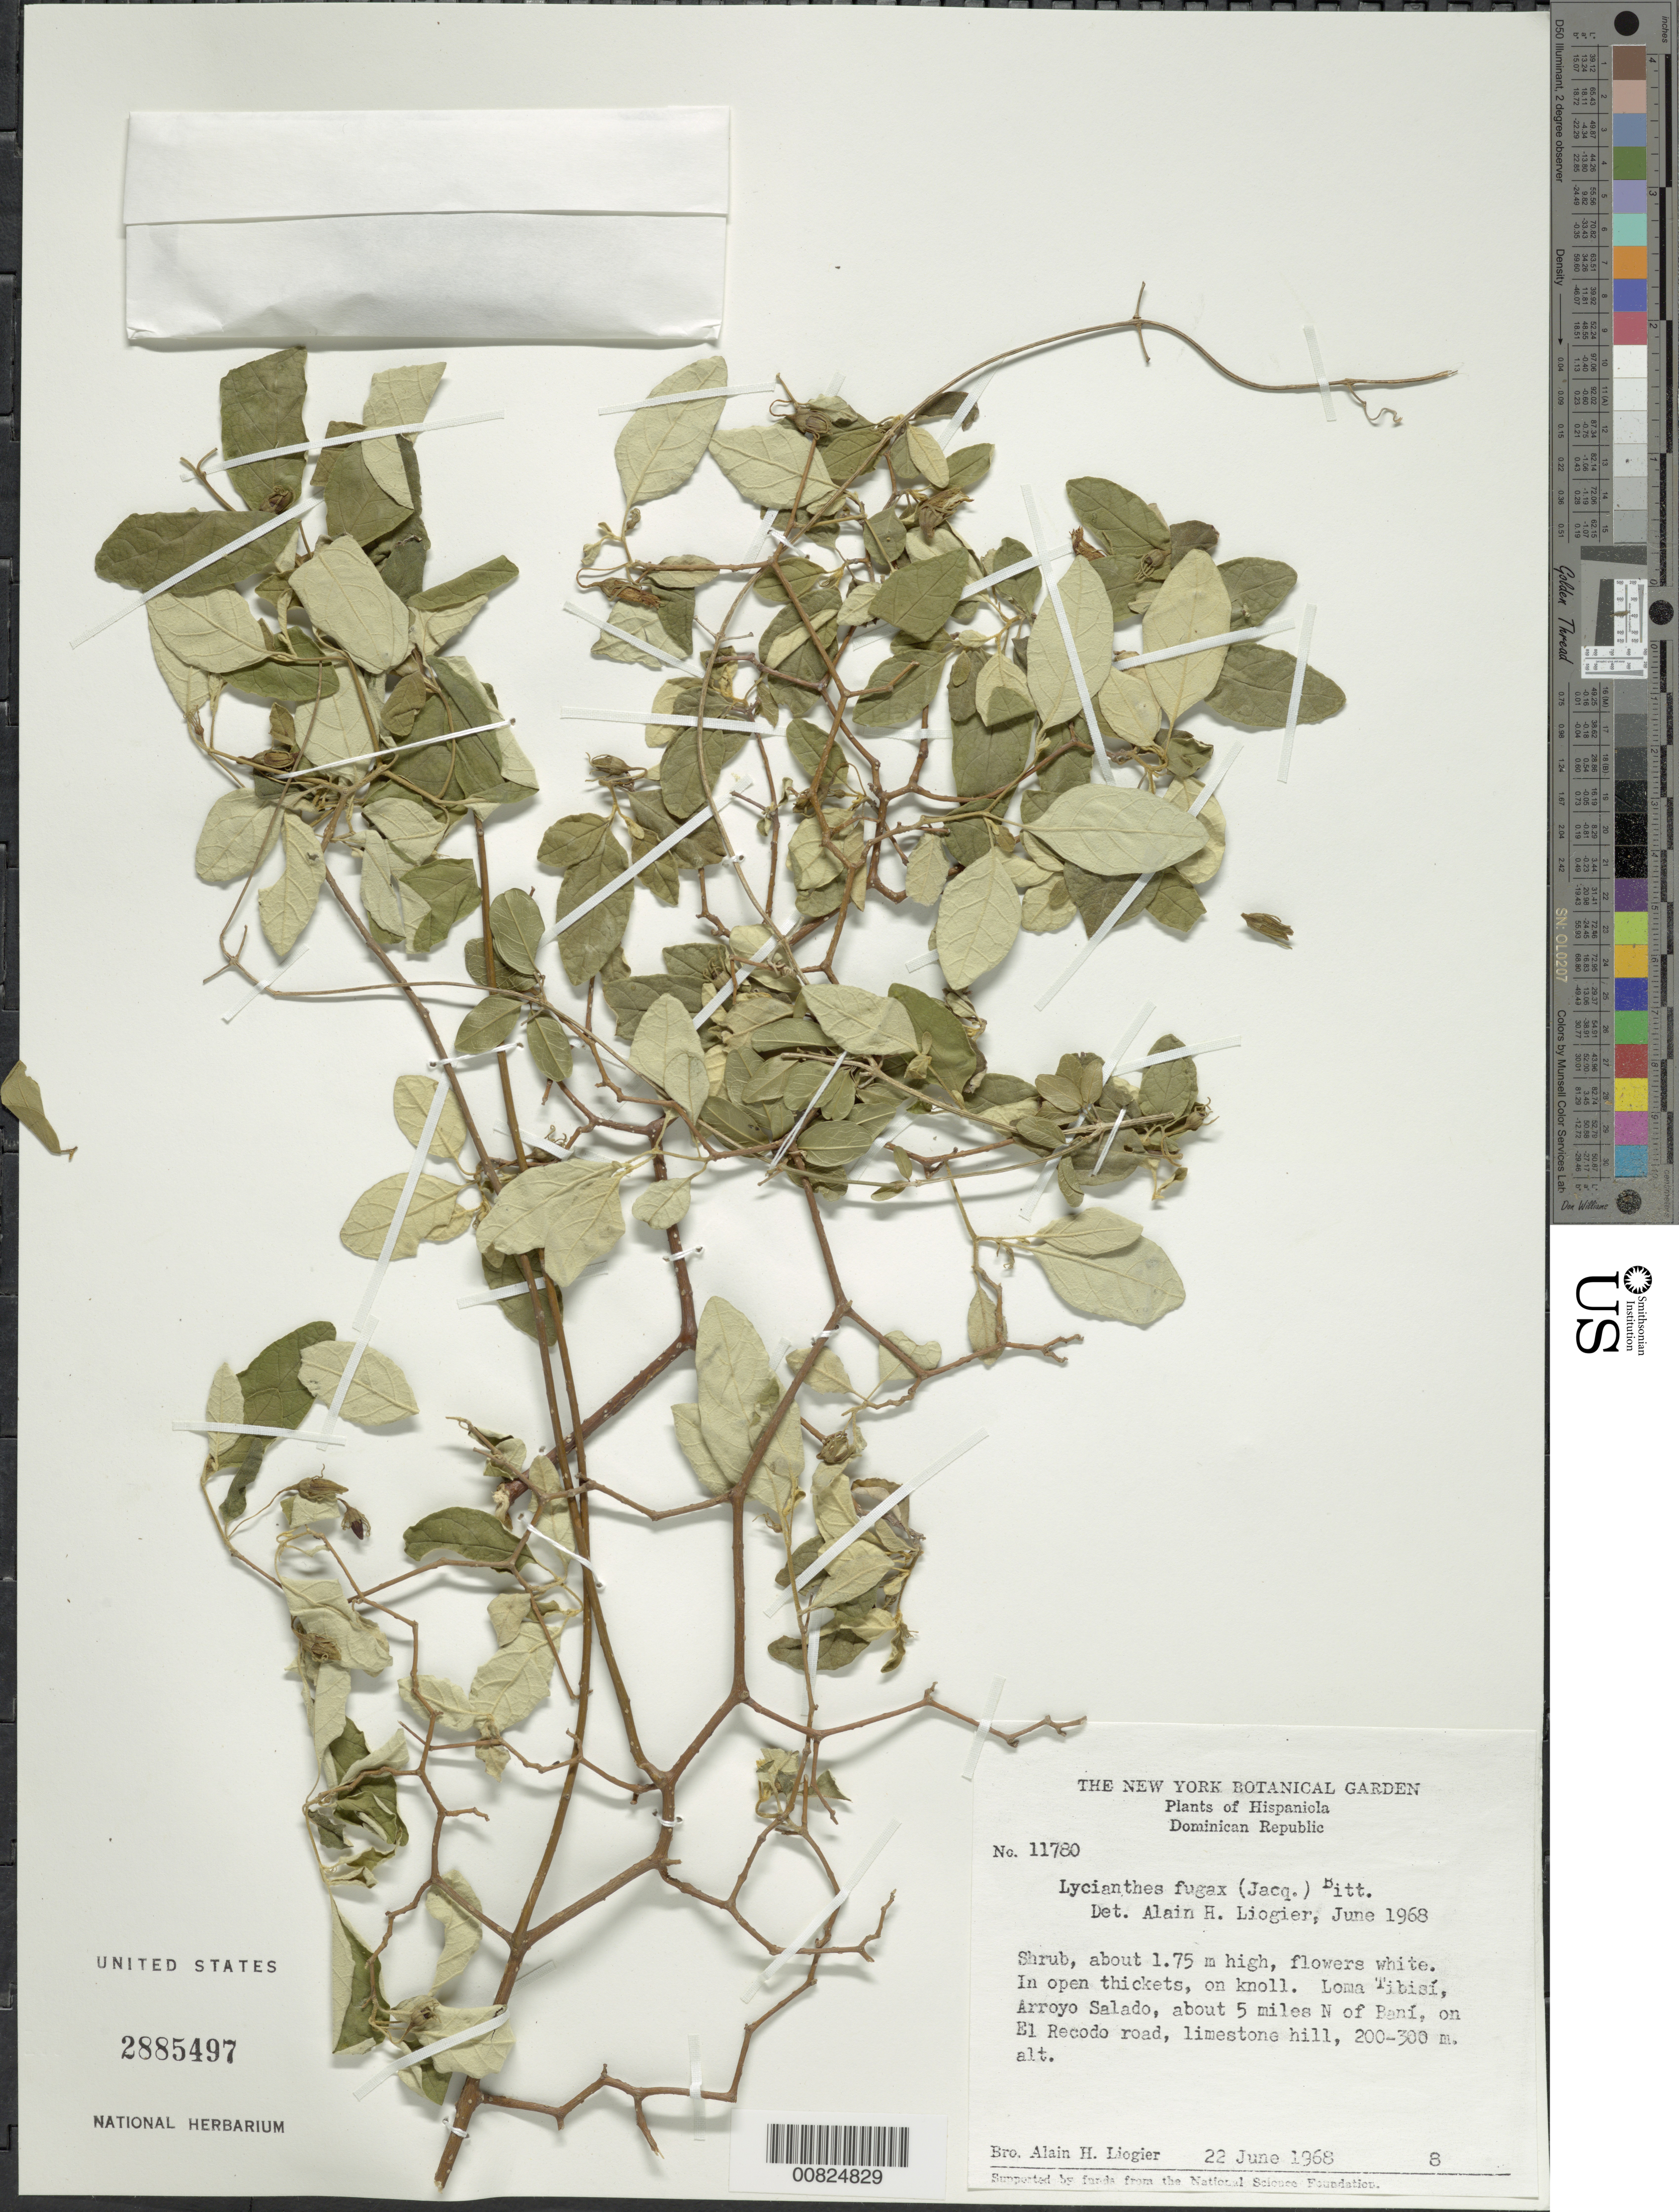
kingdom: Plantae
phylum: Tracheophyta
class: Magnoliopsida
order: Solanales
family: Solanaceae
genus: Lycianthes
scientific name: Lycianthes fugax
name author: (Jacq.) Bitter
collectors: A. H. Liogier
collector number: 11780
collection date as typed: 22 Jun 1968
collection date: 1968-06-22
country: Dominican Republic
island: Hispaniola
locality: Loma Tibisí, Arroyo Salado, ca. 5 miles W of Baní, on El Recodo road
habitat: In thickets on limestone knoll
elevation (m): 200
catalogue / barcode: US 2885497